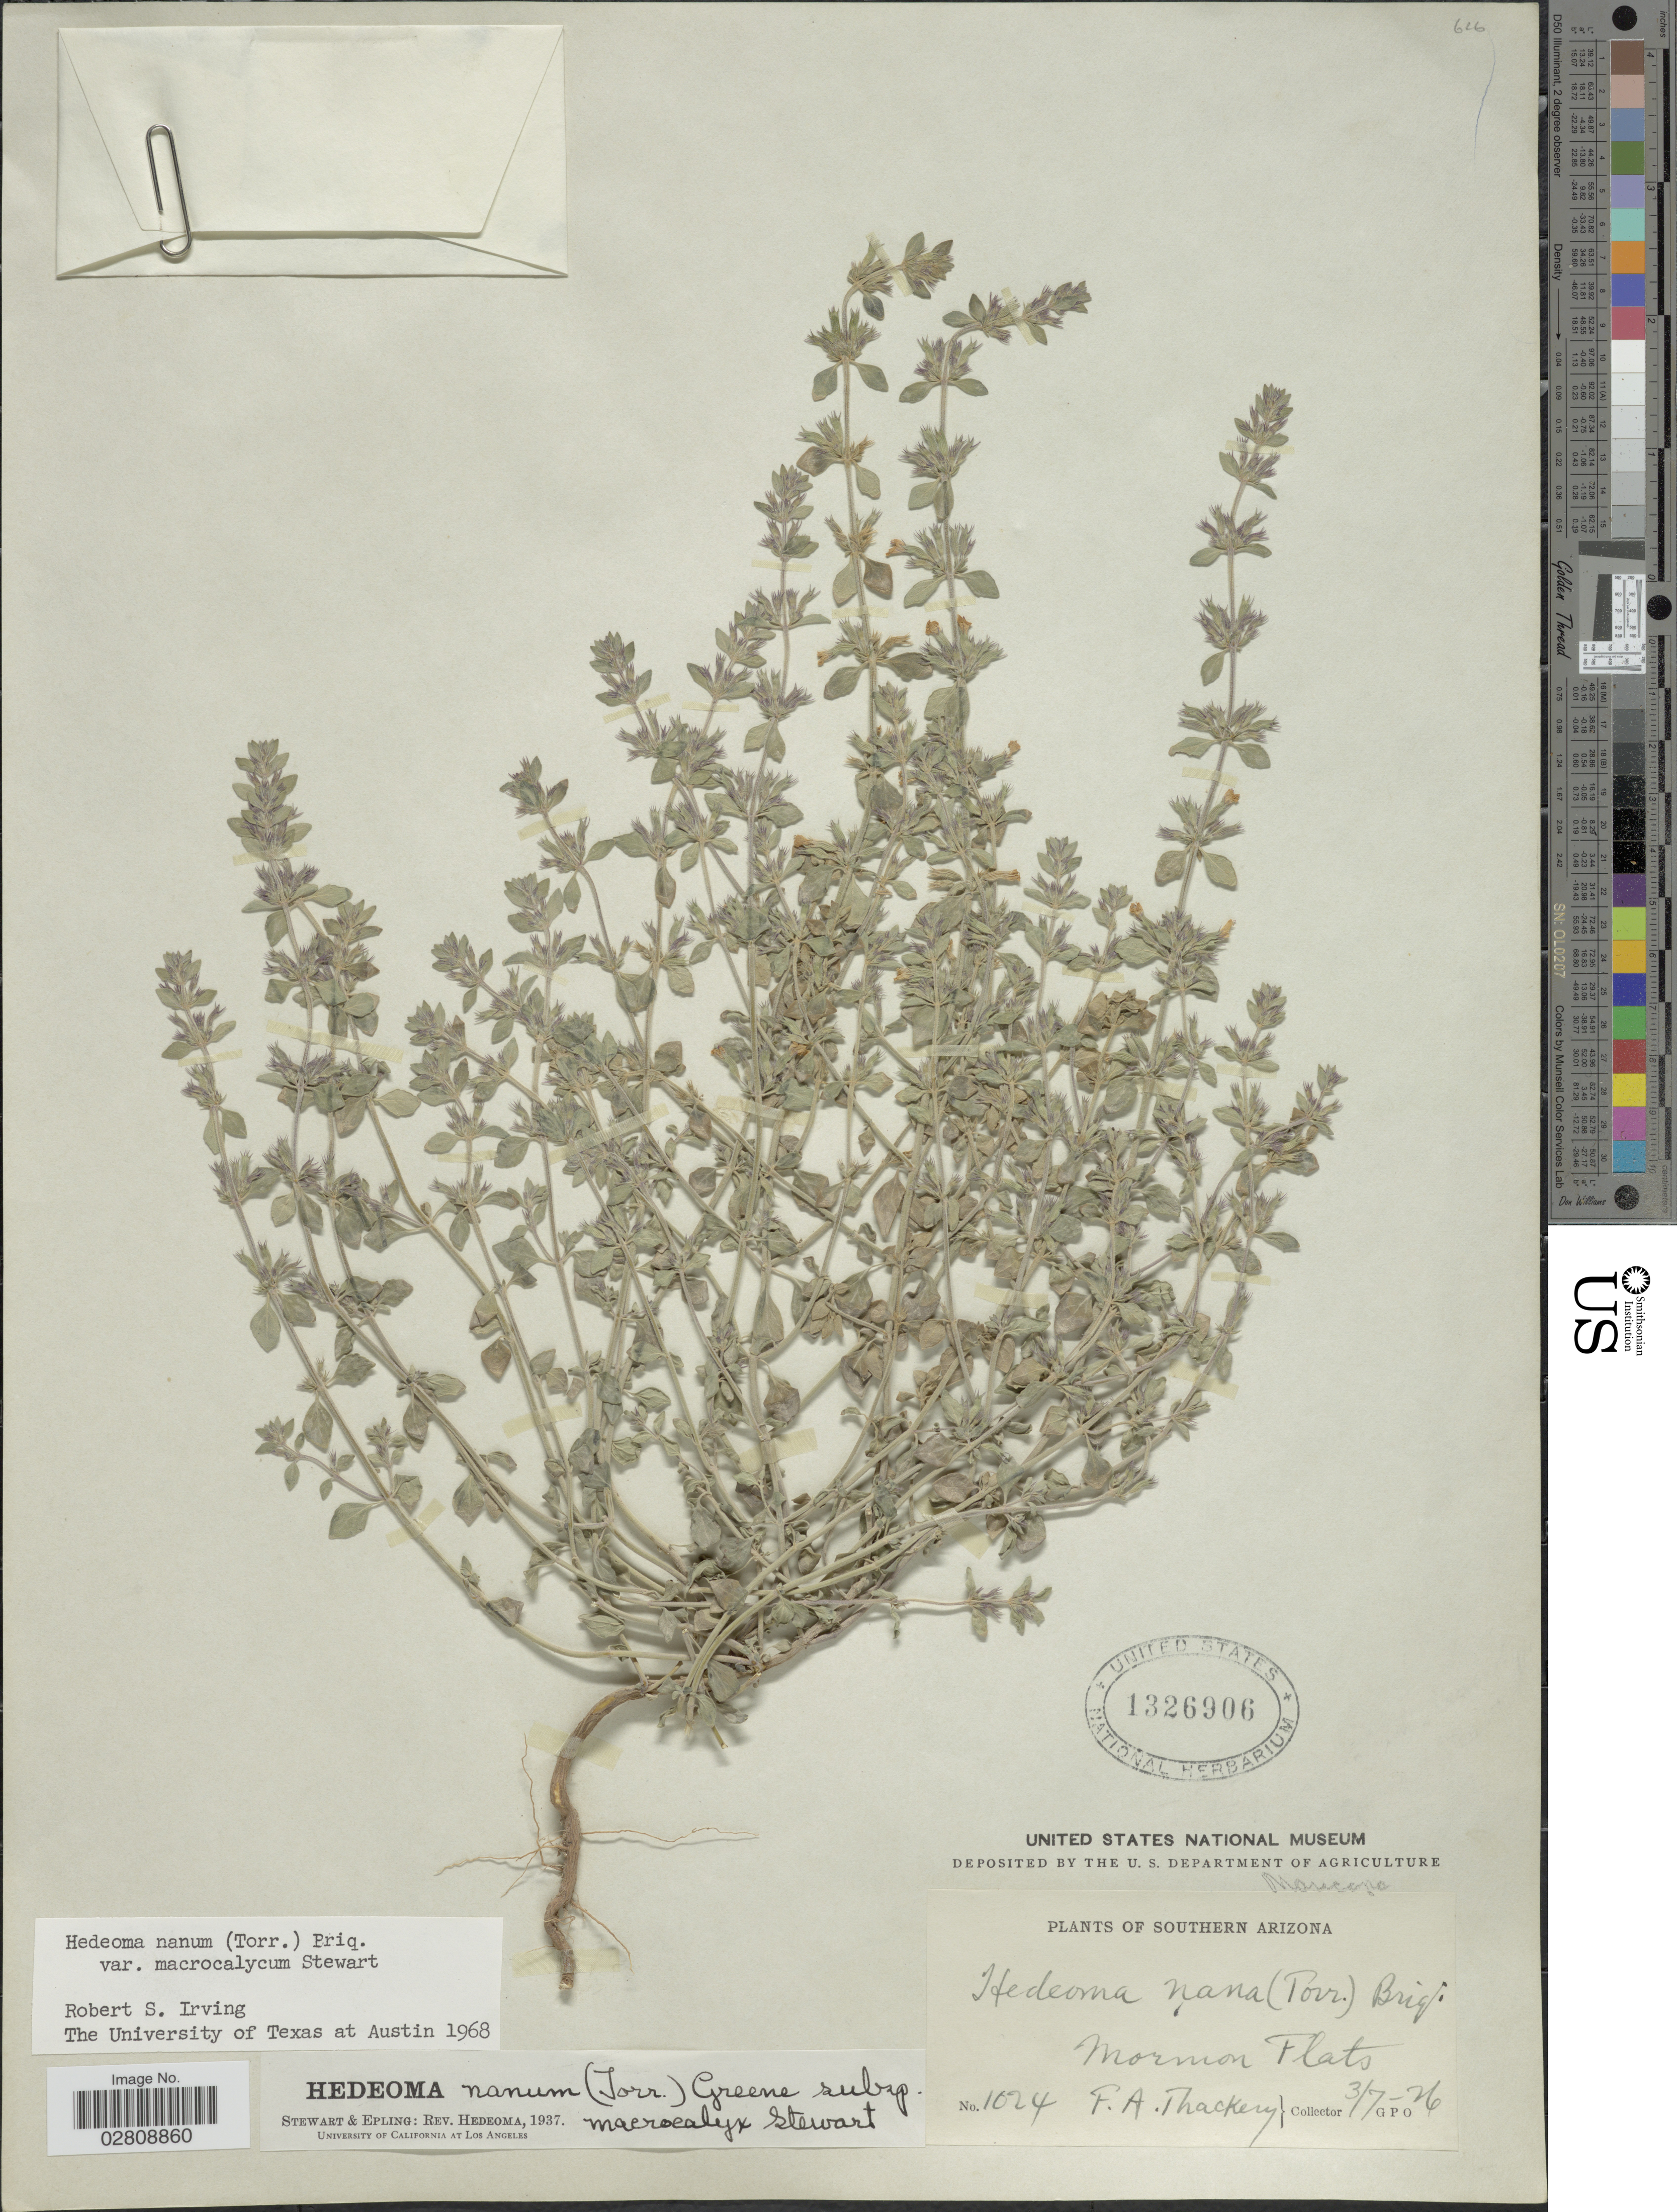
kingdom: Plantae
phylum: Tracheophyta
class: Magnoliopsida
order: Lamiales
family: Lamiaceae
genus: Hedeoma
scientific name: Hedeoma nana subsp. macrocalyx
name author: W.S. Stewart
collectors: F. Thackery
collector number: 1024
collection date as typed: Transcribed d/m/y: 7/3/26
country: United States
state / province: Arizona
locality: Southern Arizona. Mormon Flats. Maricopa.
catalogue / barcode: US 1326906